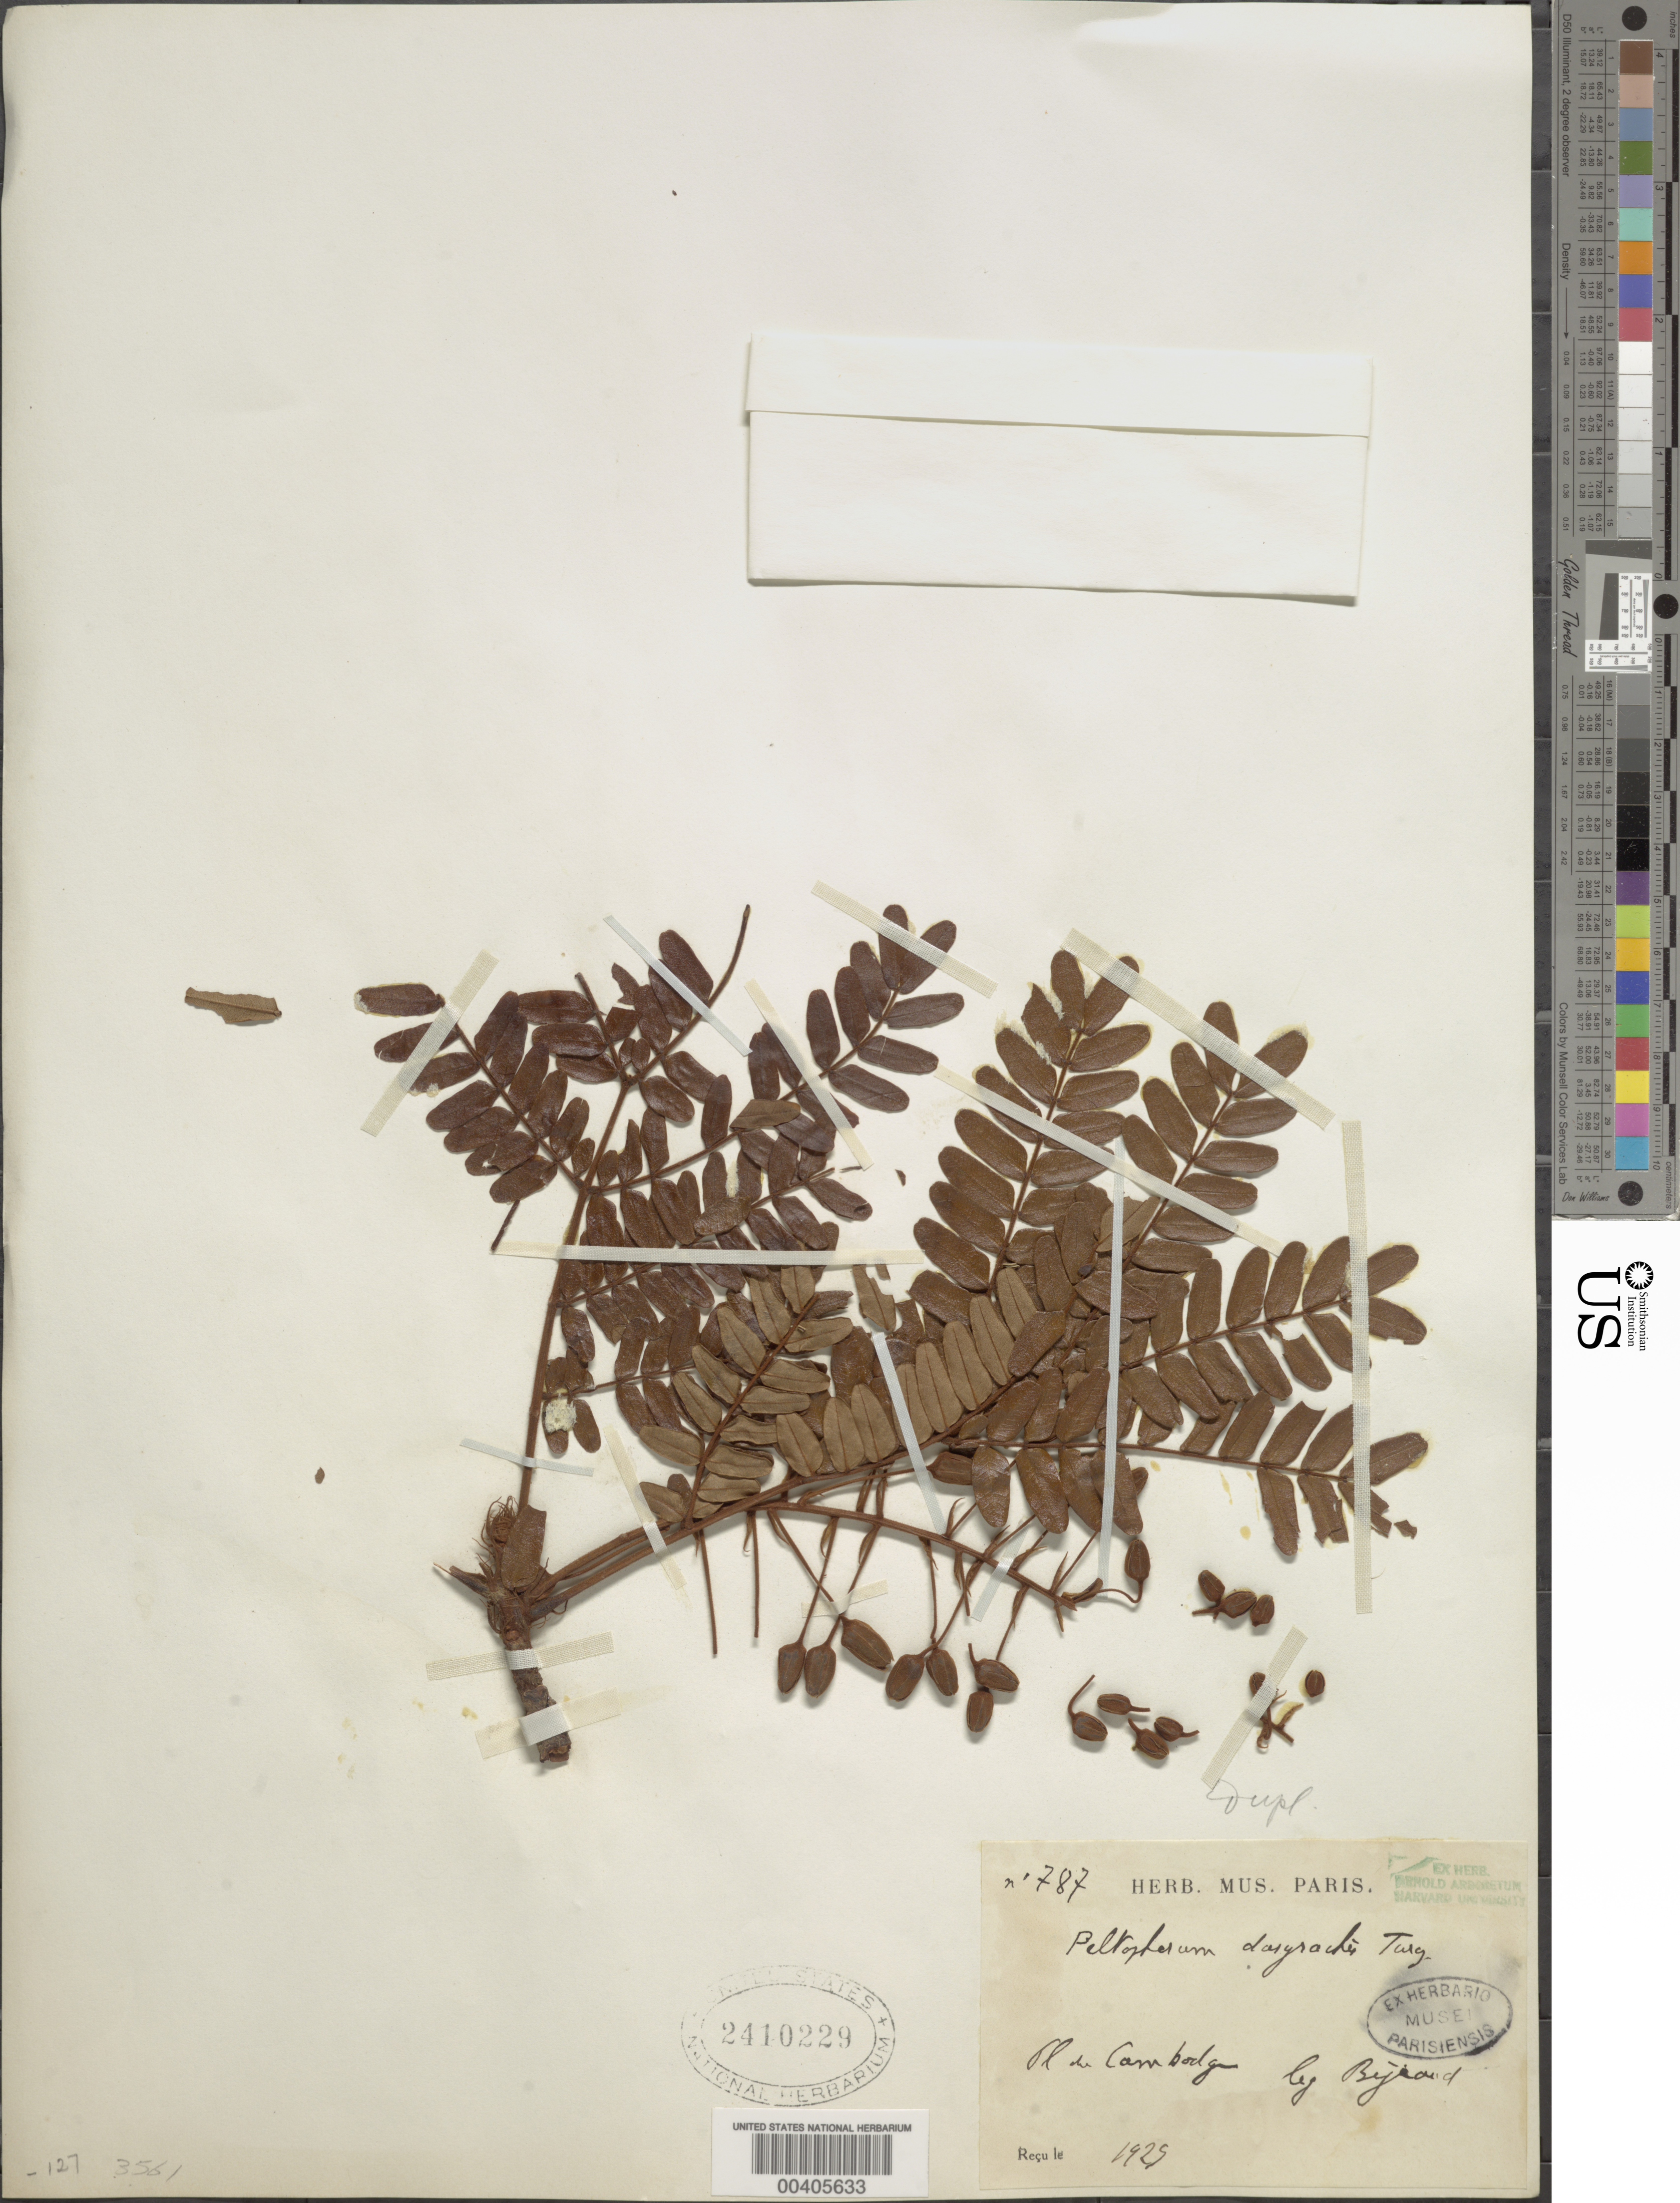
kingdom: Plantae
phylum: Tracheophyta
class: Magnoliopsida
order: Fabales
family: Fabaceae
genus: Peltophorum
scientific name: Peltophorum dasyrrachis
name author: (Miq.) Kurz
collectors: -. Byeard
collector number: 787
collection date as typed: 1925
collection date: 1925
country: Cambodia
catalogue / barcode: US 2410229